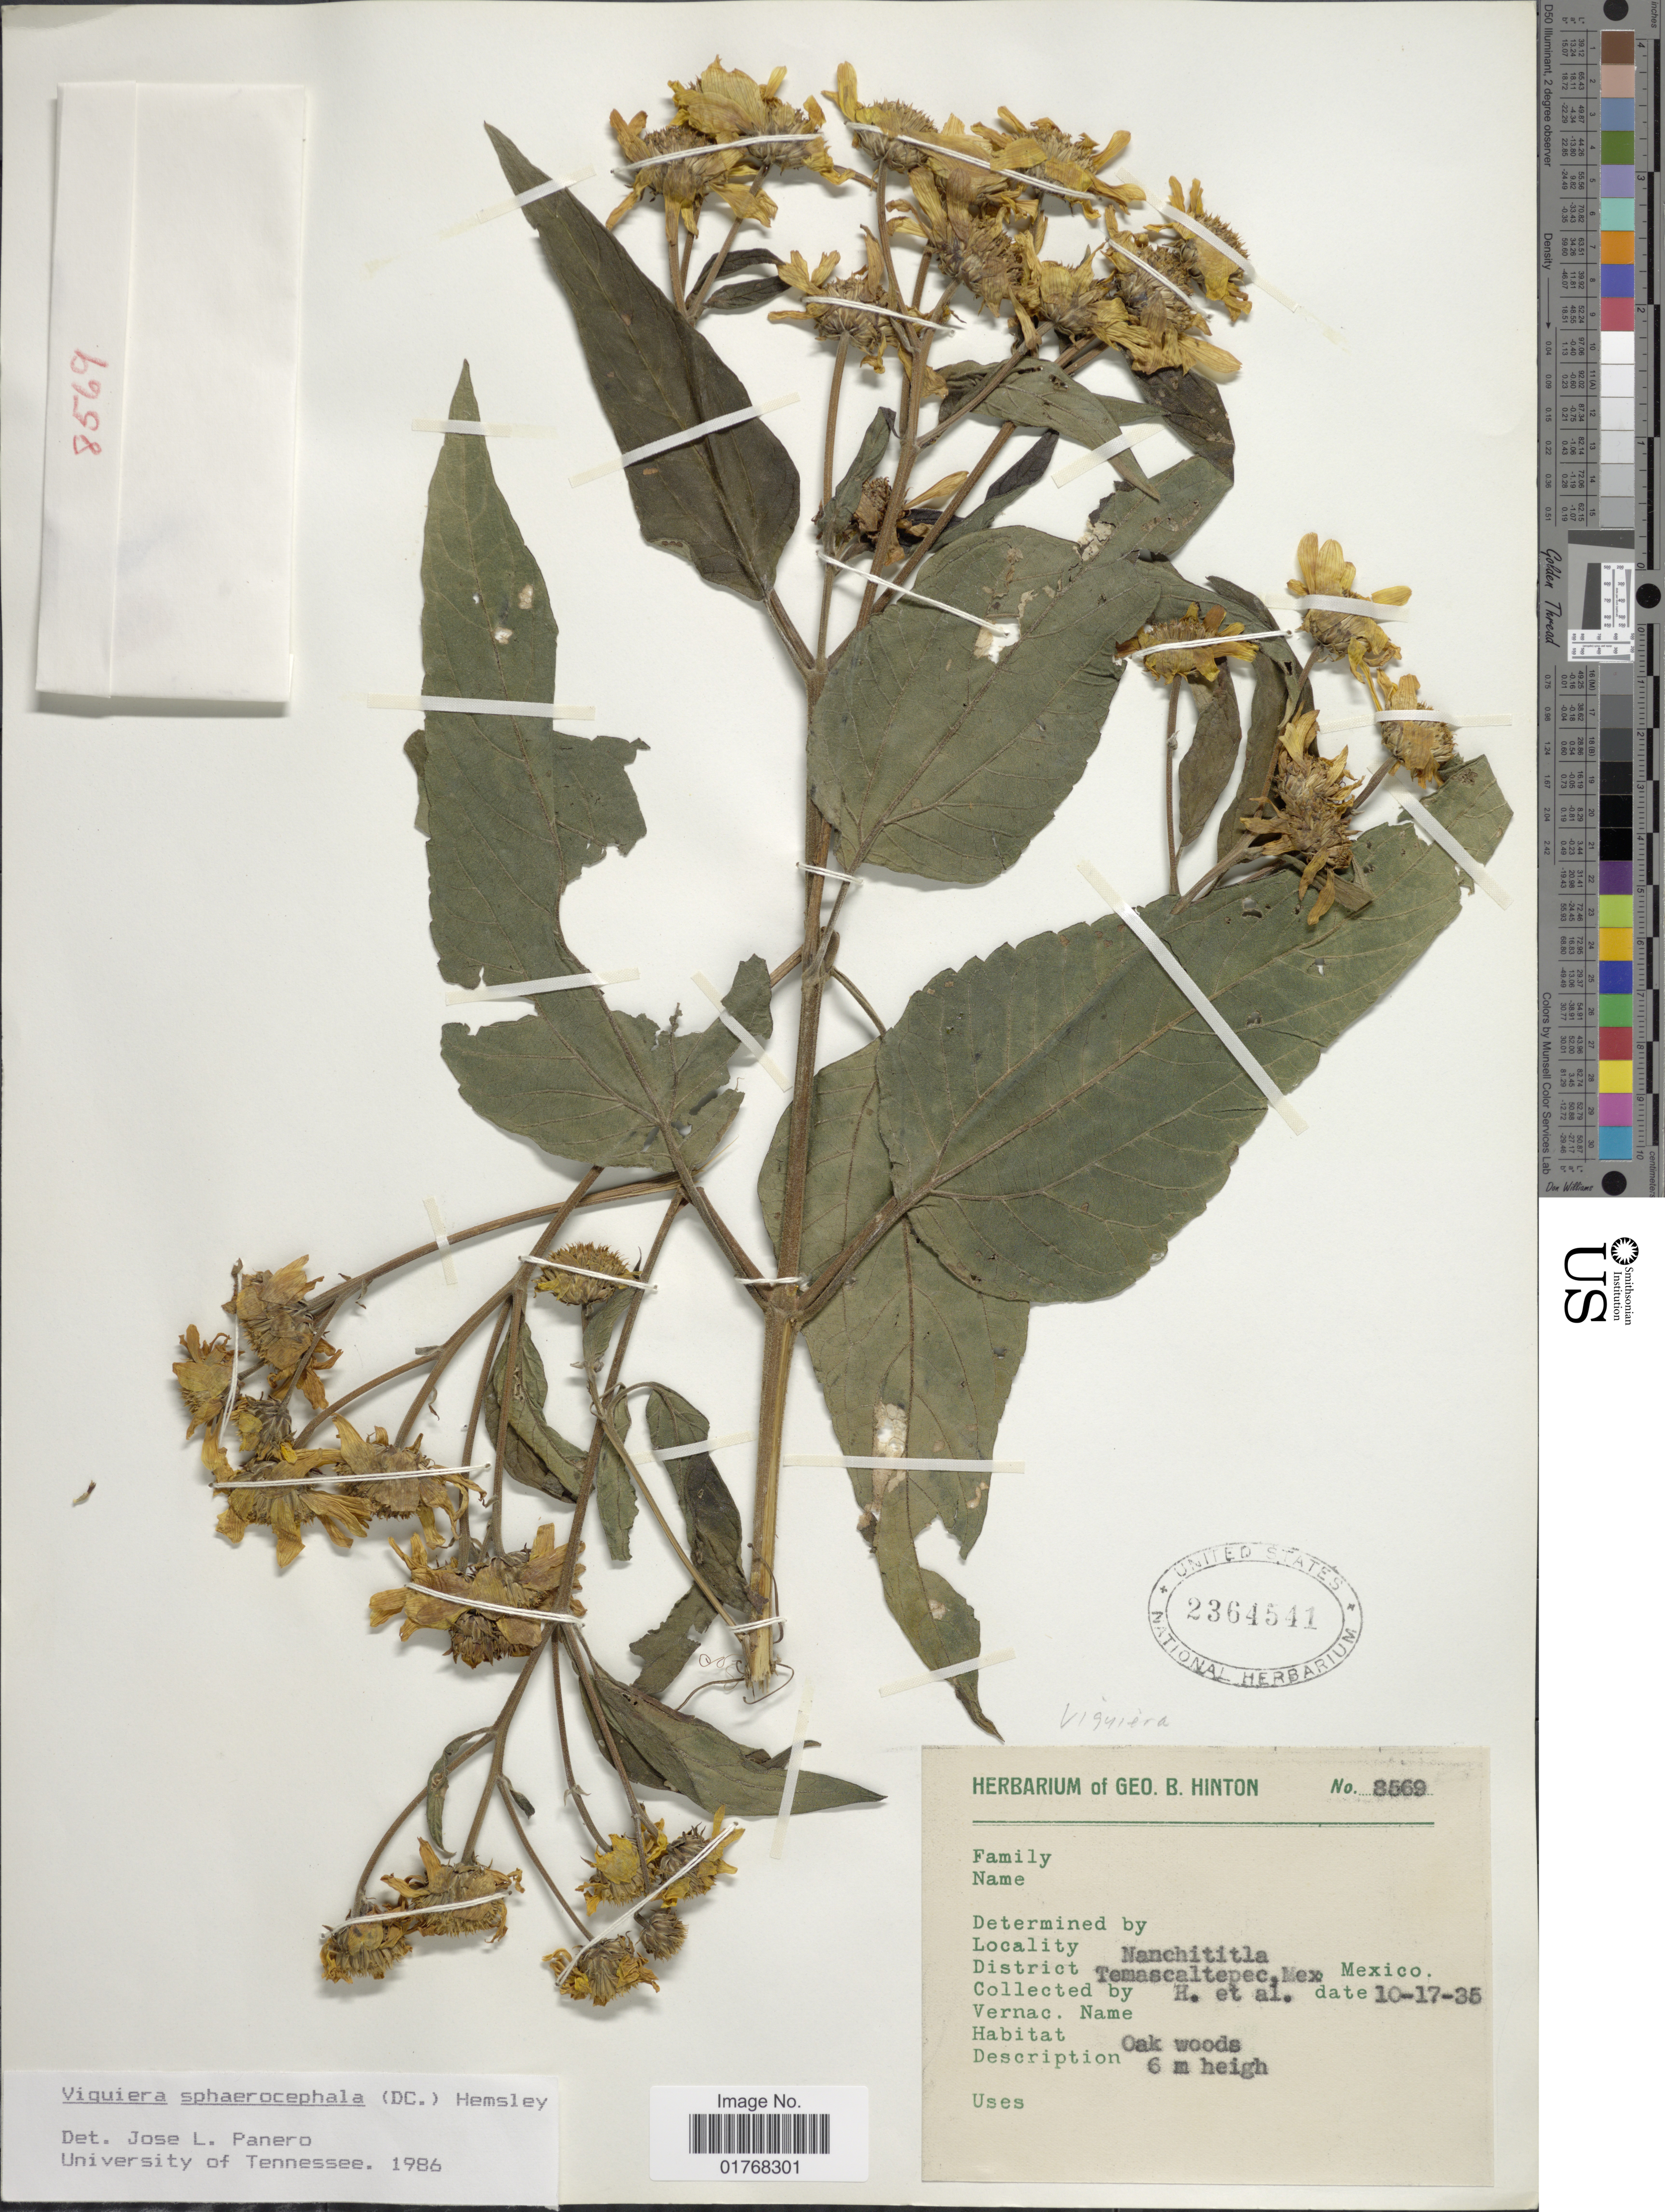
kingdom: Plantae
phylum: Tracheophyta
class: Magnoliopsida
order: Asterales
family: Asteraceae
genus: Viguiera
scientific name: Viguiera sphaerocephala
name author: (DC.) Hemsl.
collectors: G. B. Hinton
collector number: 8569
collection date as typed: Transcribed d/m/y: 17/10/35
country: Mexico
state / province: México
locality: Nanchititla, District Temascaltepec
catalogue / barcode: US 2364541